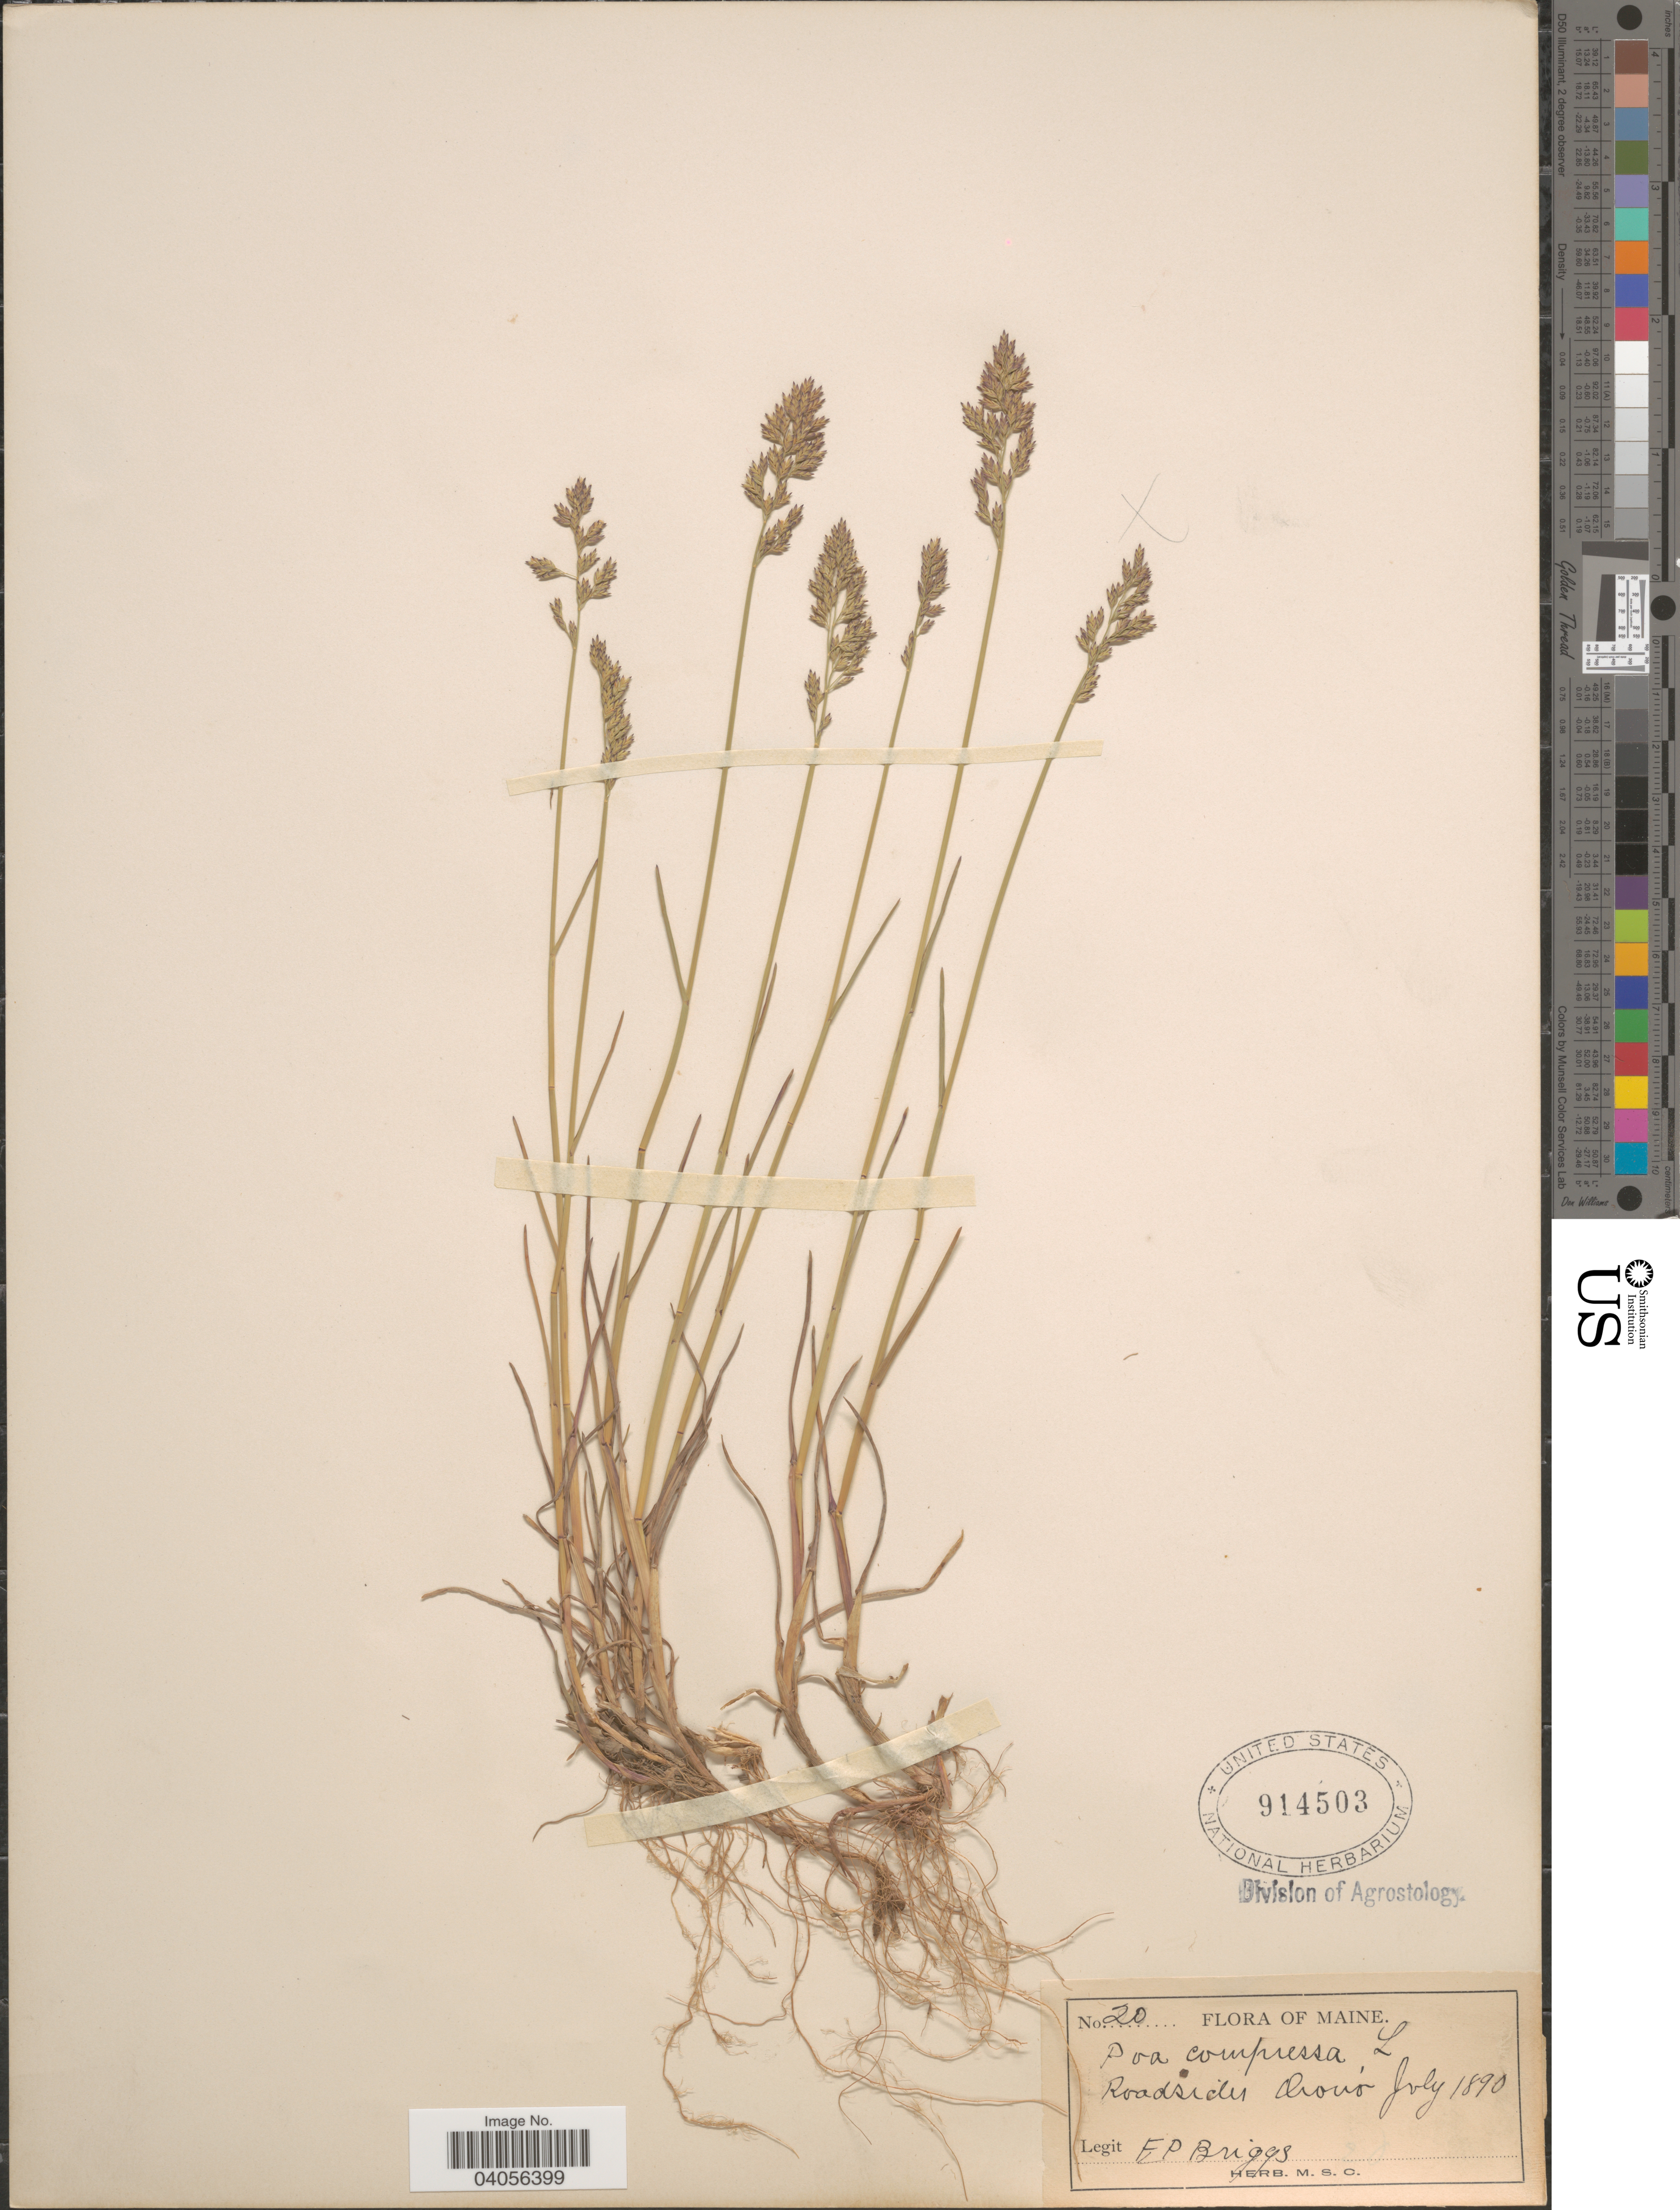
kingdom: Plantae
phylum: Tracheophyta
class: Liliopsida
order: Poales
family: Poaceae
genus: Poa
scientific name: Poa compressa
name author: L.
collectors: F. Briggs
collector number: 20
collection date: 1890-07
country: United States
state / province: Maine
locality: Roadsides Orono.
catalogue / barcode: US 914503